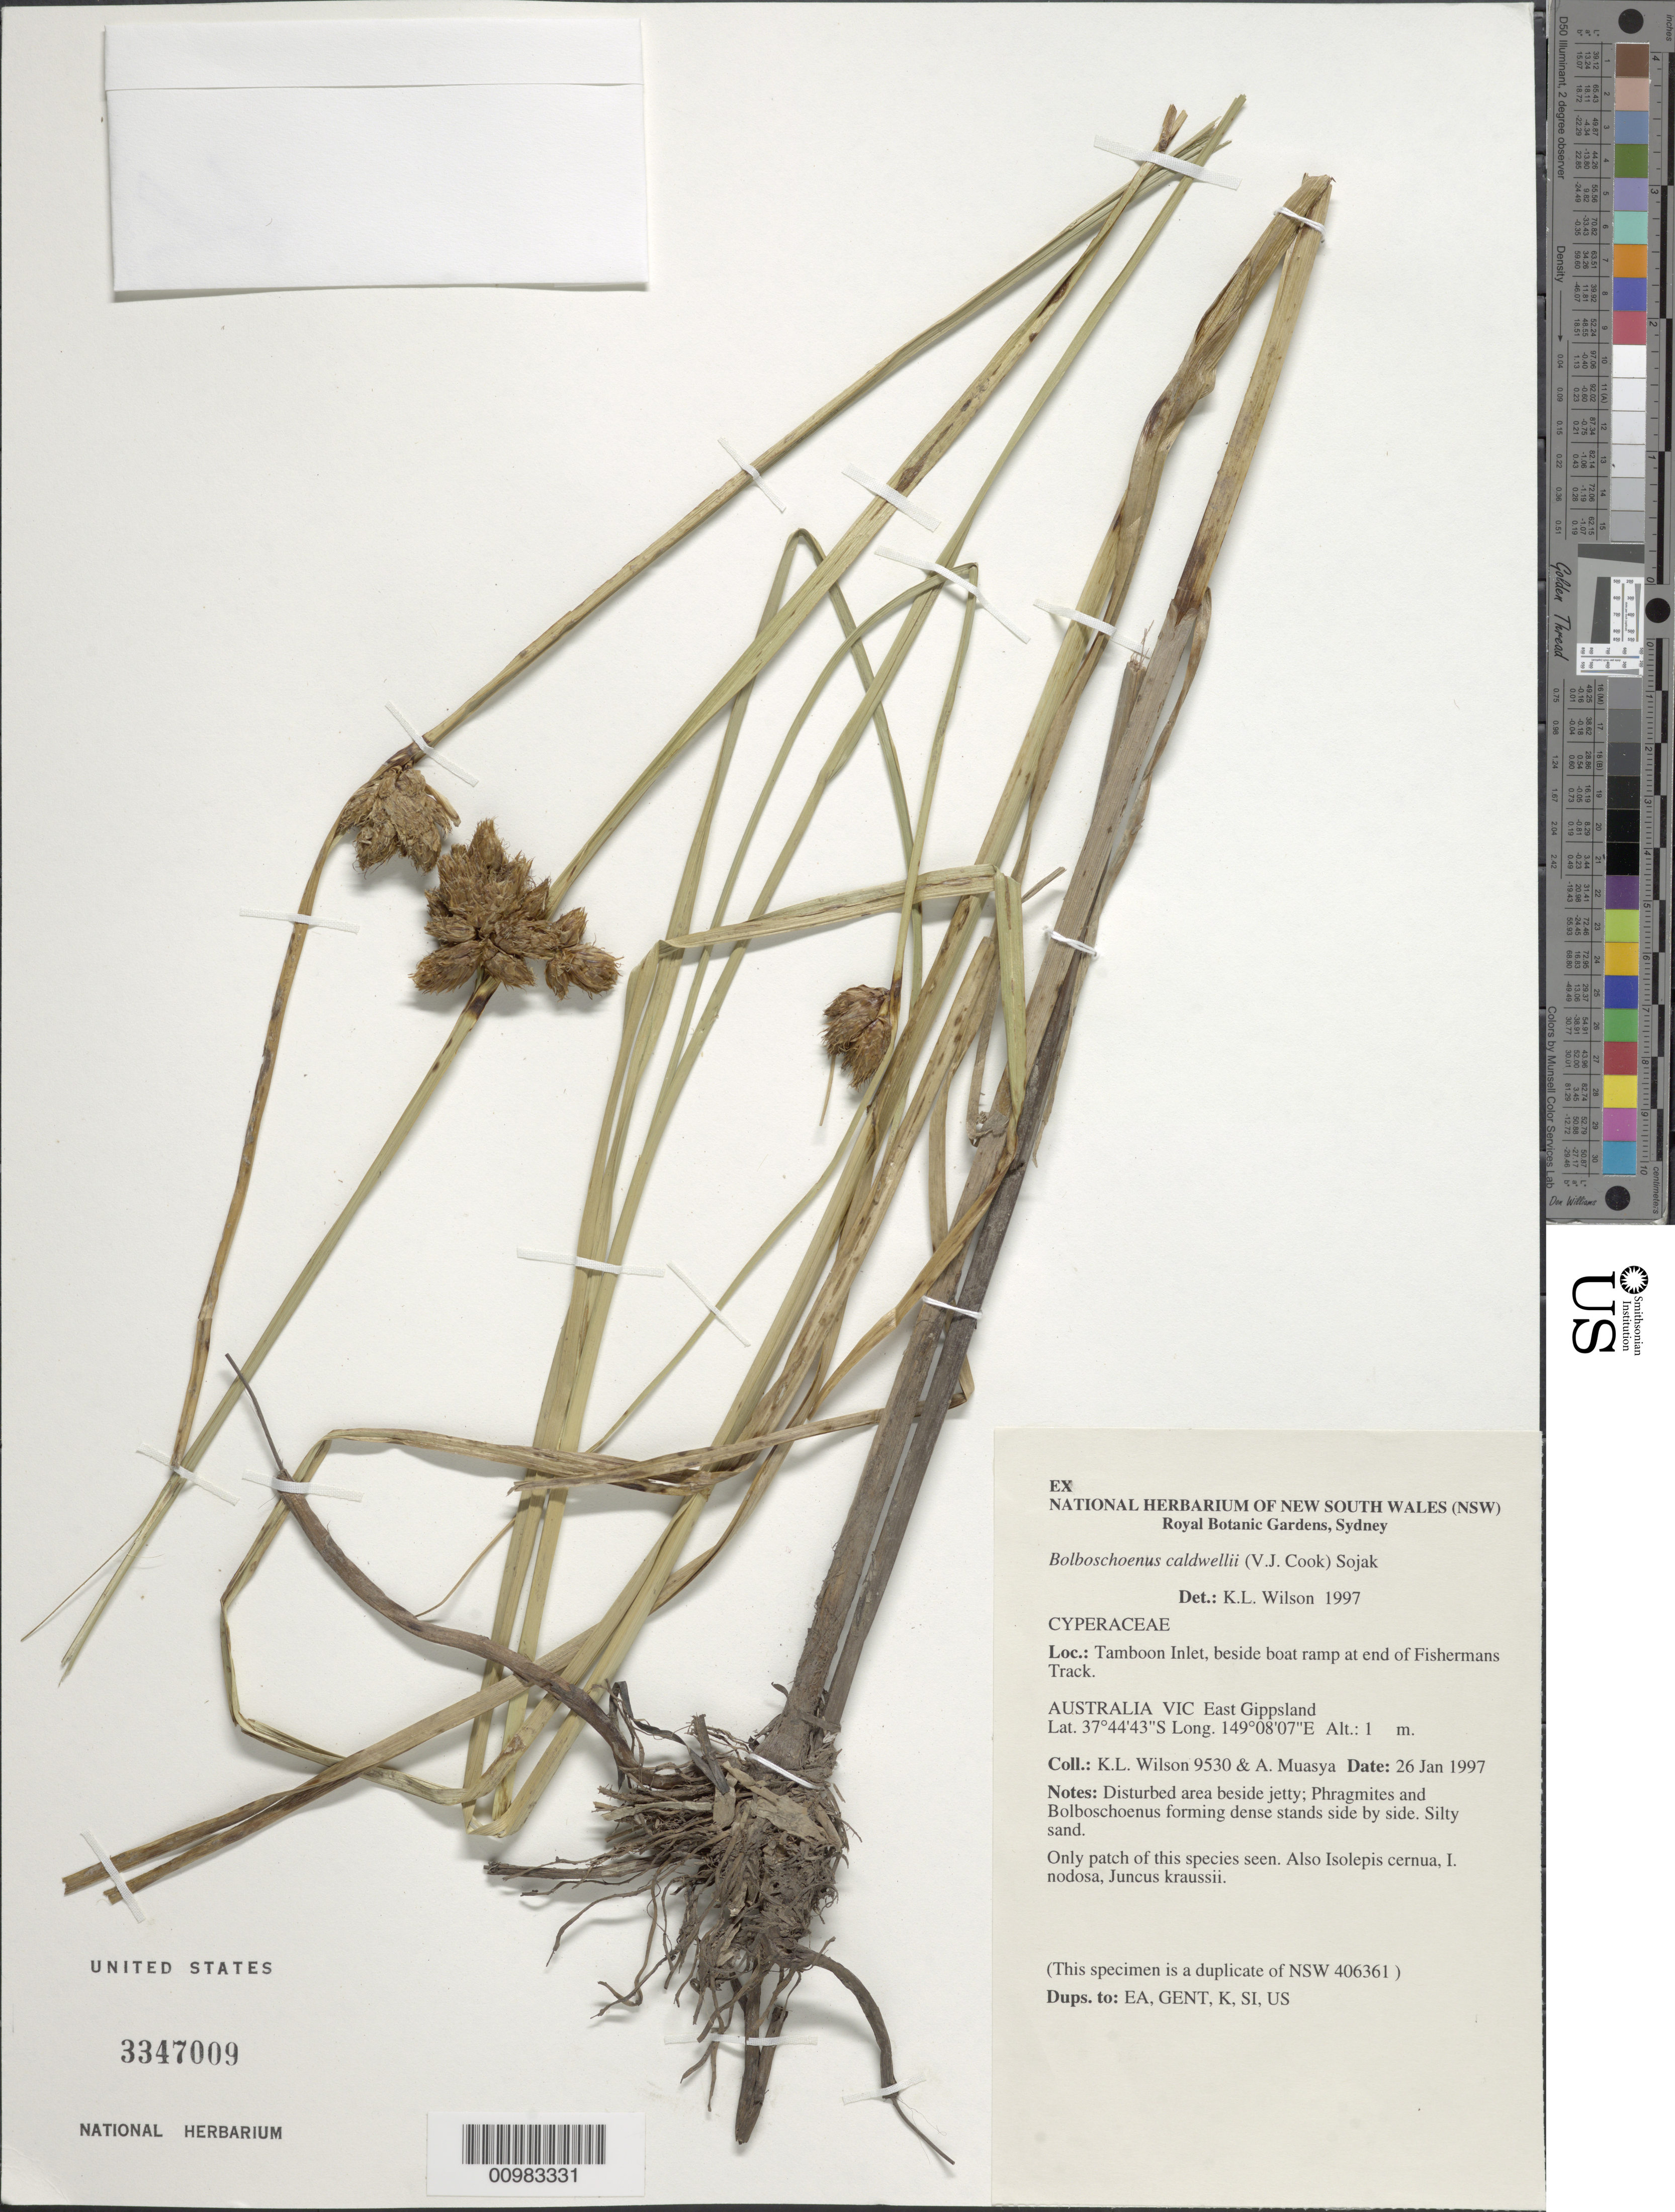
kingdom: Plantae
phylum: Tracheophyta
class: Liliopsida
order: Poales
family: Cyperaceae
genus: Bolboschoenus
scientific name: Bolboschoenus caldwellii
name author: (V.J. Cook) Soják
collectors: A. Muasya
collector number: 9530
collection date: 1997-01-26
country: Australia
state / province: Victoria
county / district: East Gippsland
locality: Tamboon Inlet, beside boat ramp at end of Fishermans Track.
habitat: Disturbed area beside jetty; Phragmites and Bolboschoenus forming dens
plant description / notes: (record contributed by HISPID)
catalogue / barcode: US 3347009